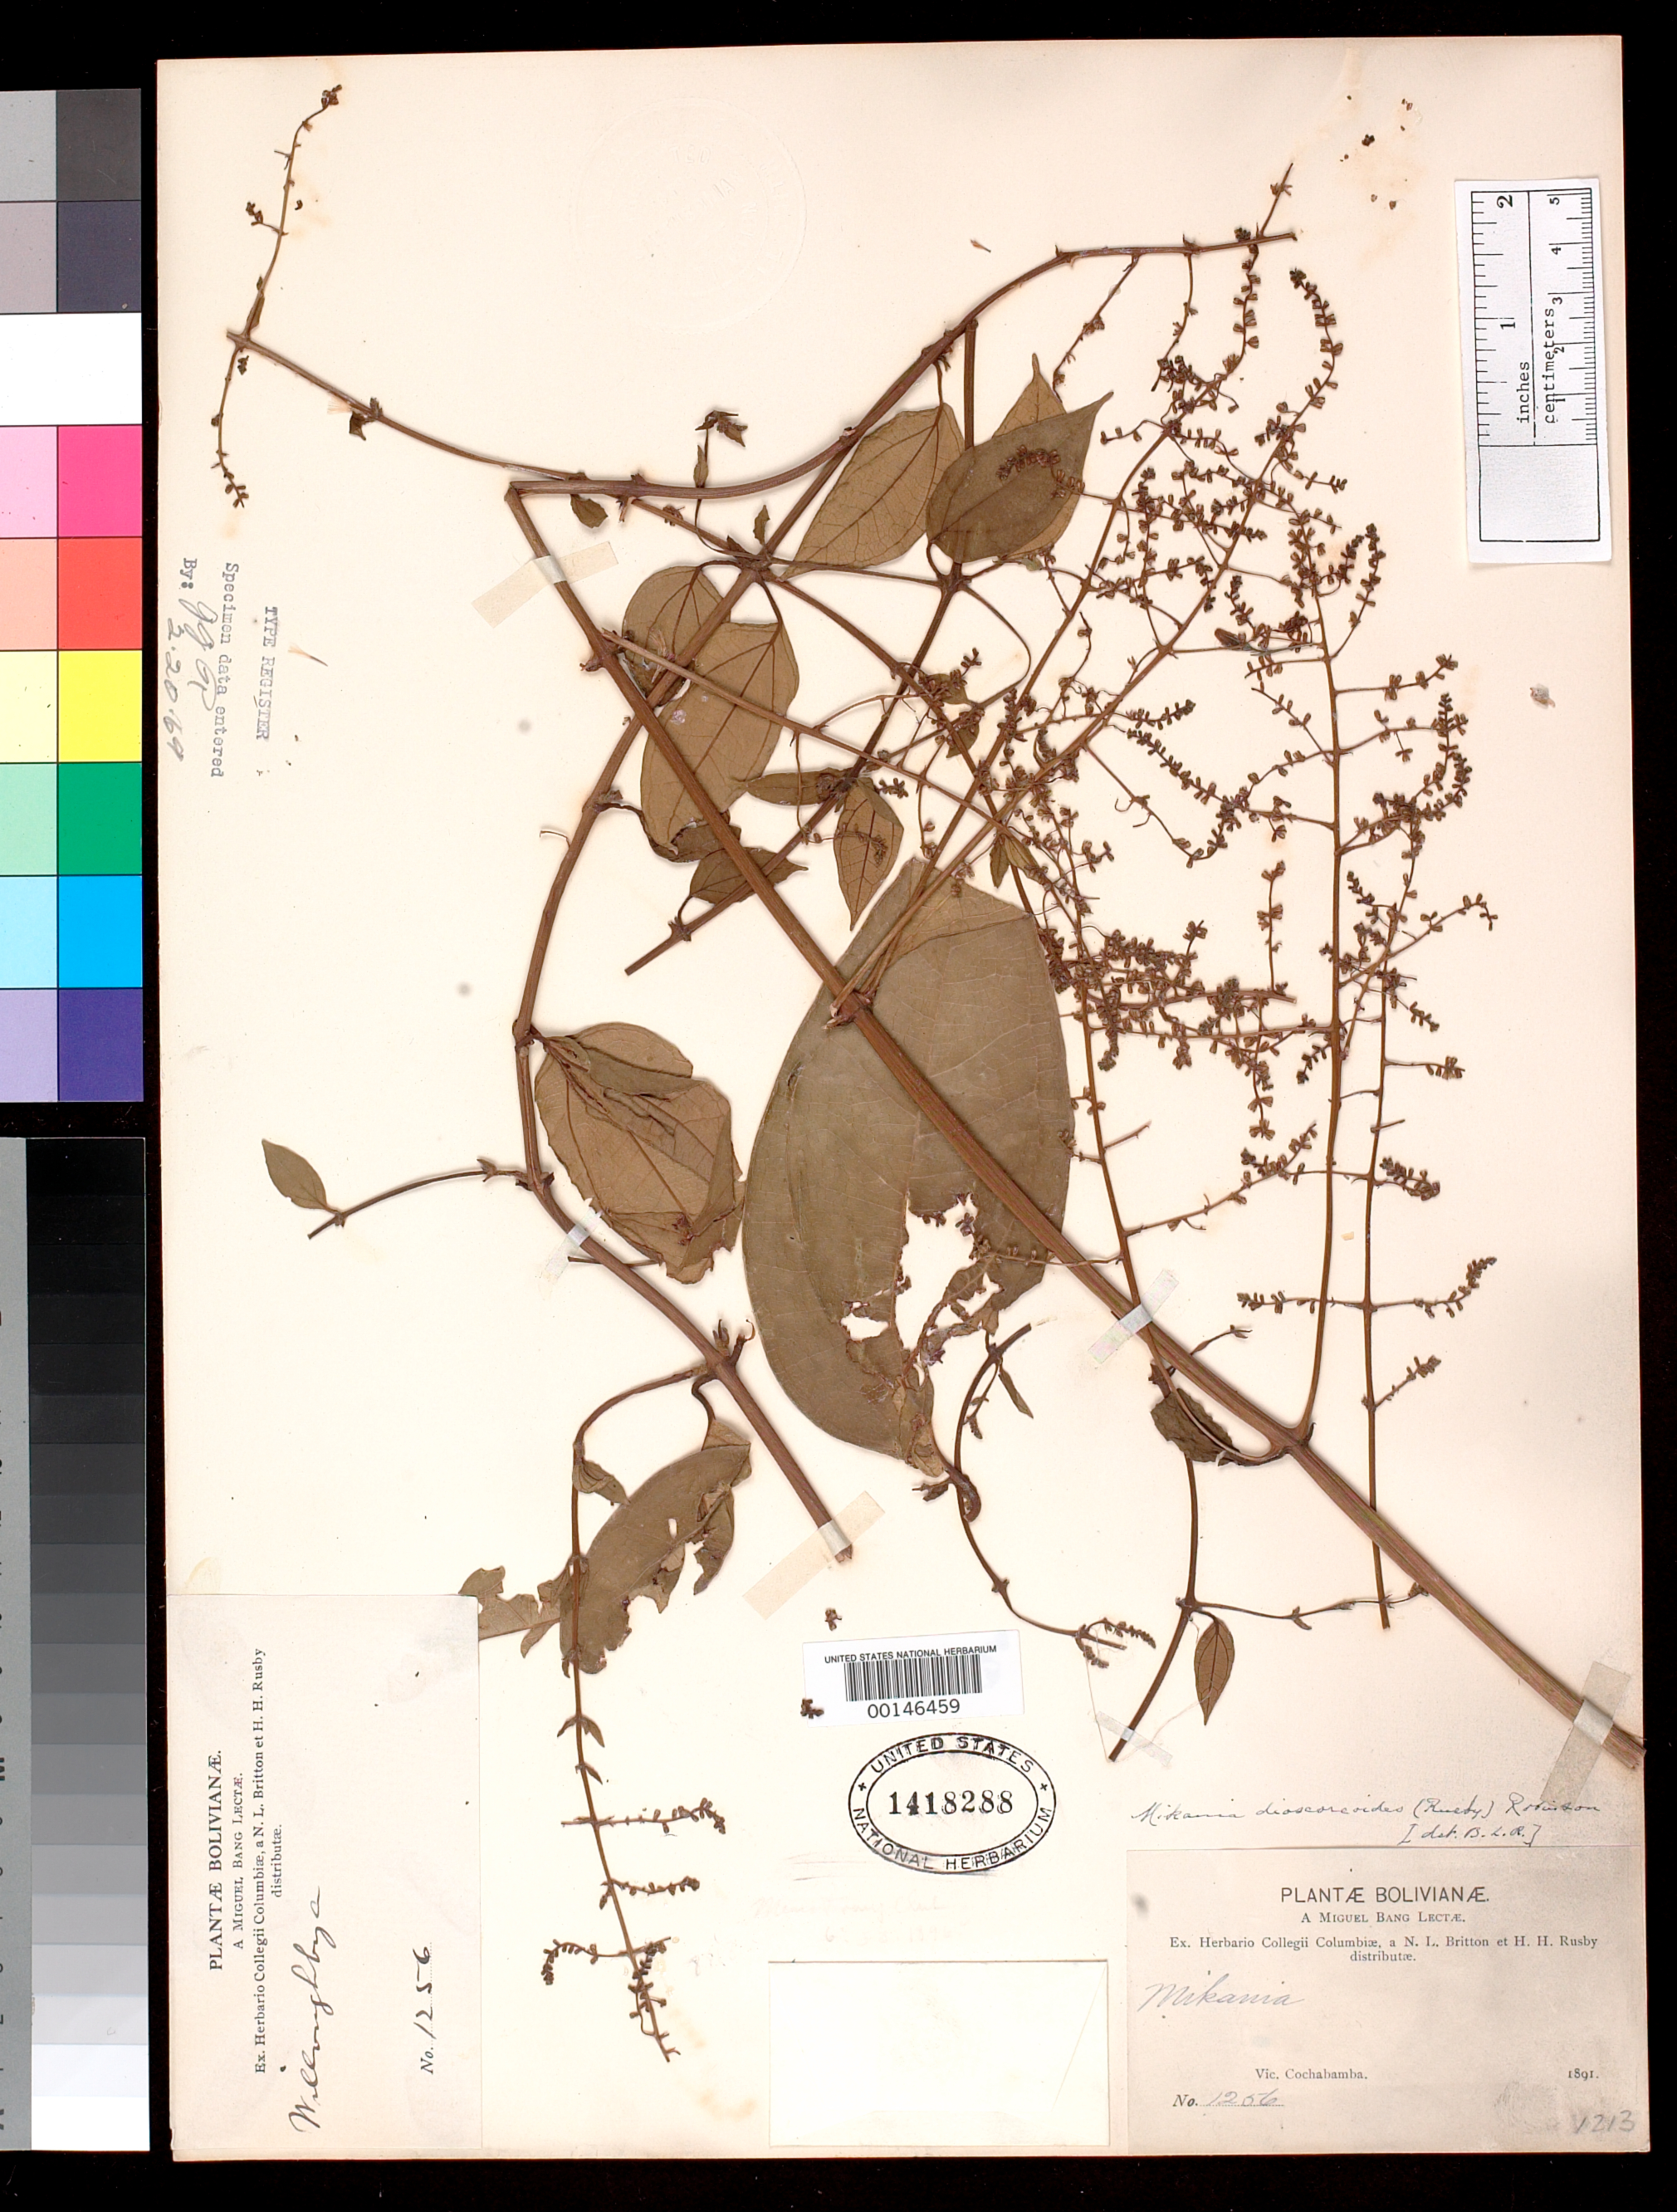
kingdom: Plantae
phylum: Tracheophyta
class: Magnoliopsida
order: Asterales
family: Asteraceae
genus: Willoughbya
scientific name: Willoughbya dioscoreoides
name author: Rusby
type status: Isotype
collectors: M. Bang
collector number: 1256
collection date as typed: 1891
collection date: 1891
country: Bolivia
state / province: Cochabamba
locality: Vicinity of Cochabamba.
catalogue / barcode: US 1418288